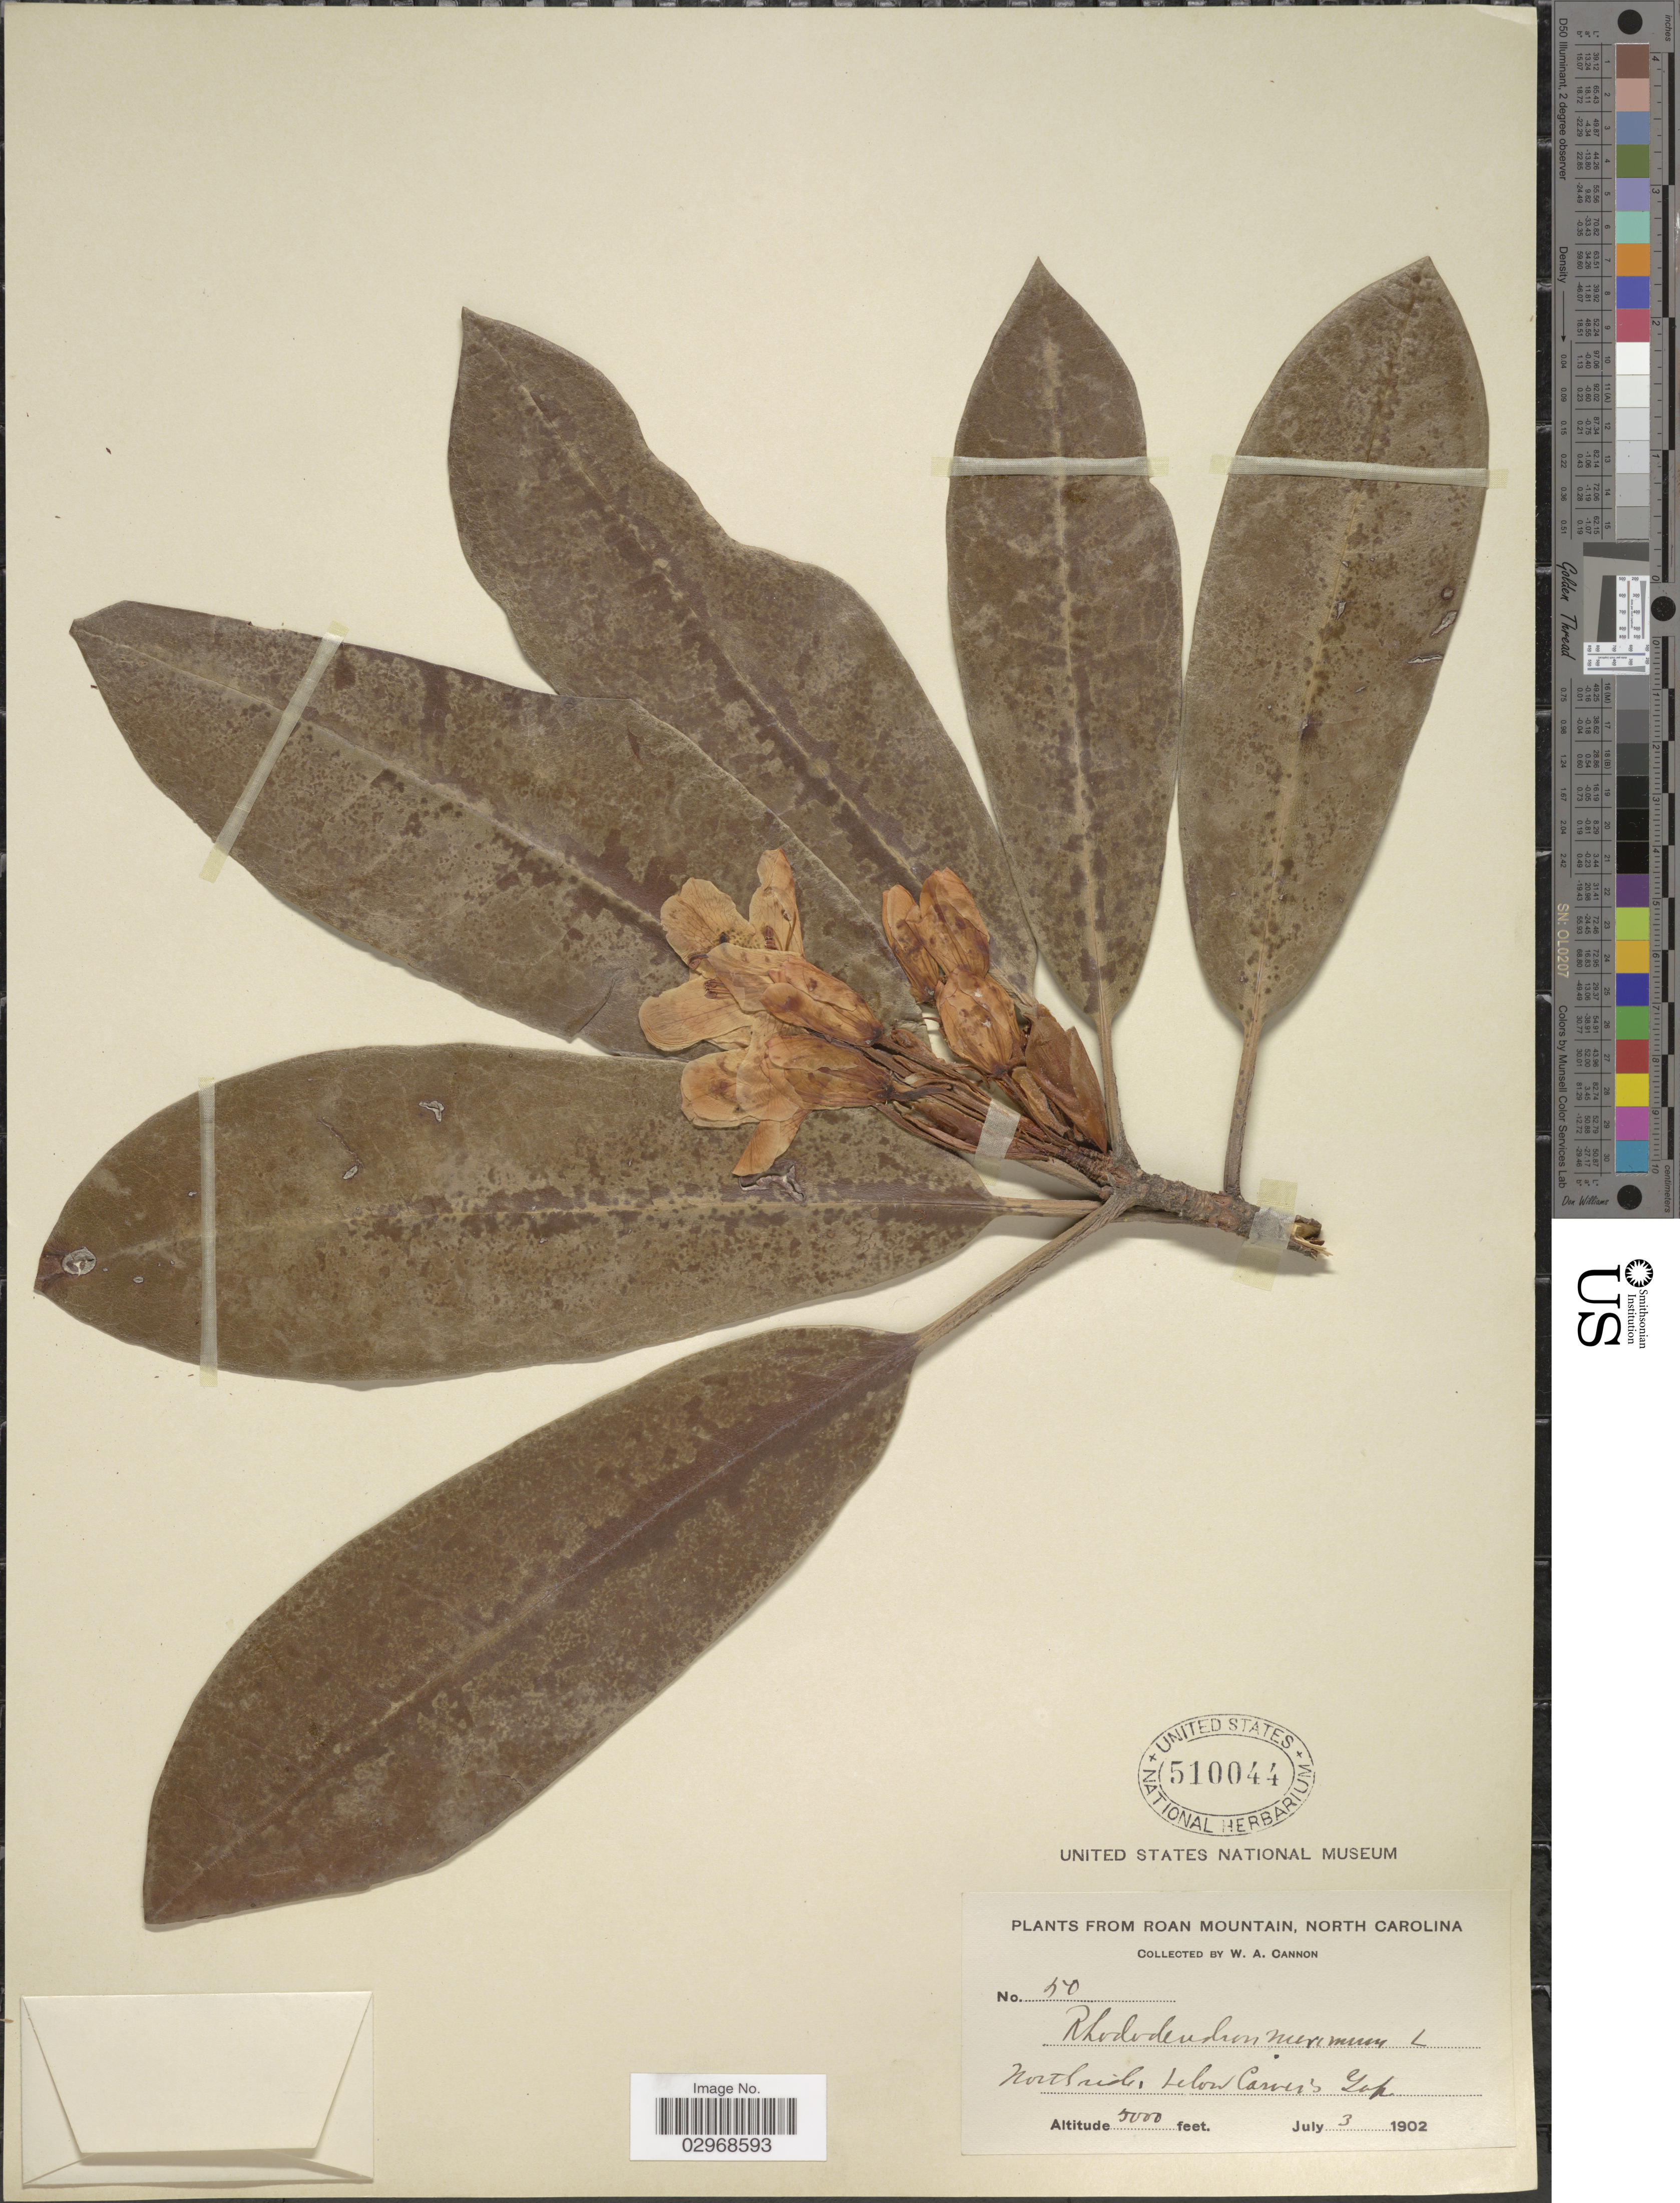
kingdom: Plantae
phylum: Tracheophyta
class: Magnoliopsida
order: Ericales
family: Ericaceae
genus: Rhododendron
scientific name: Rhododendron maximum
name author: L.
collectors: W. Cannon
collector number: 50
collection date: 1902-07-03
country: United States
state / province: North Carolina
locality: Roan Mountain. North side, below Carver's Gap.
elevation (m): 1524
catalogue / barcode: US 510044